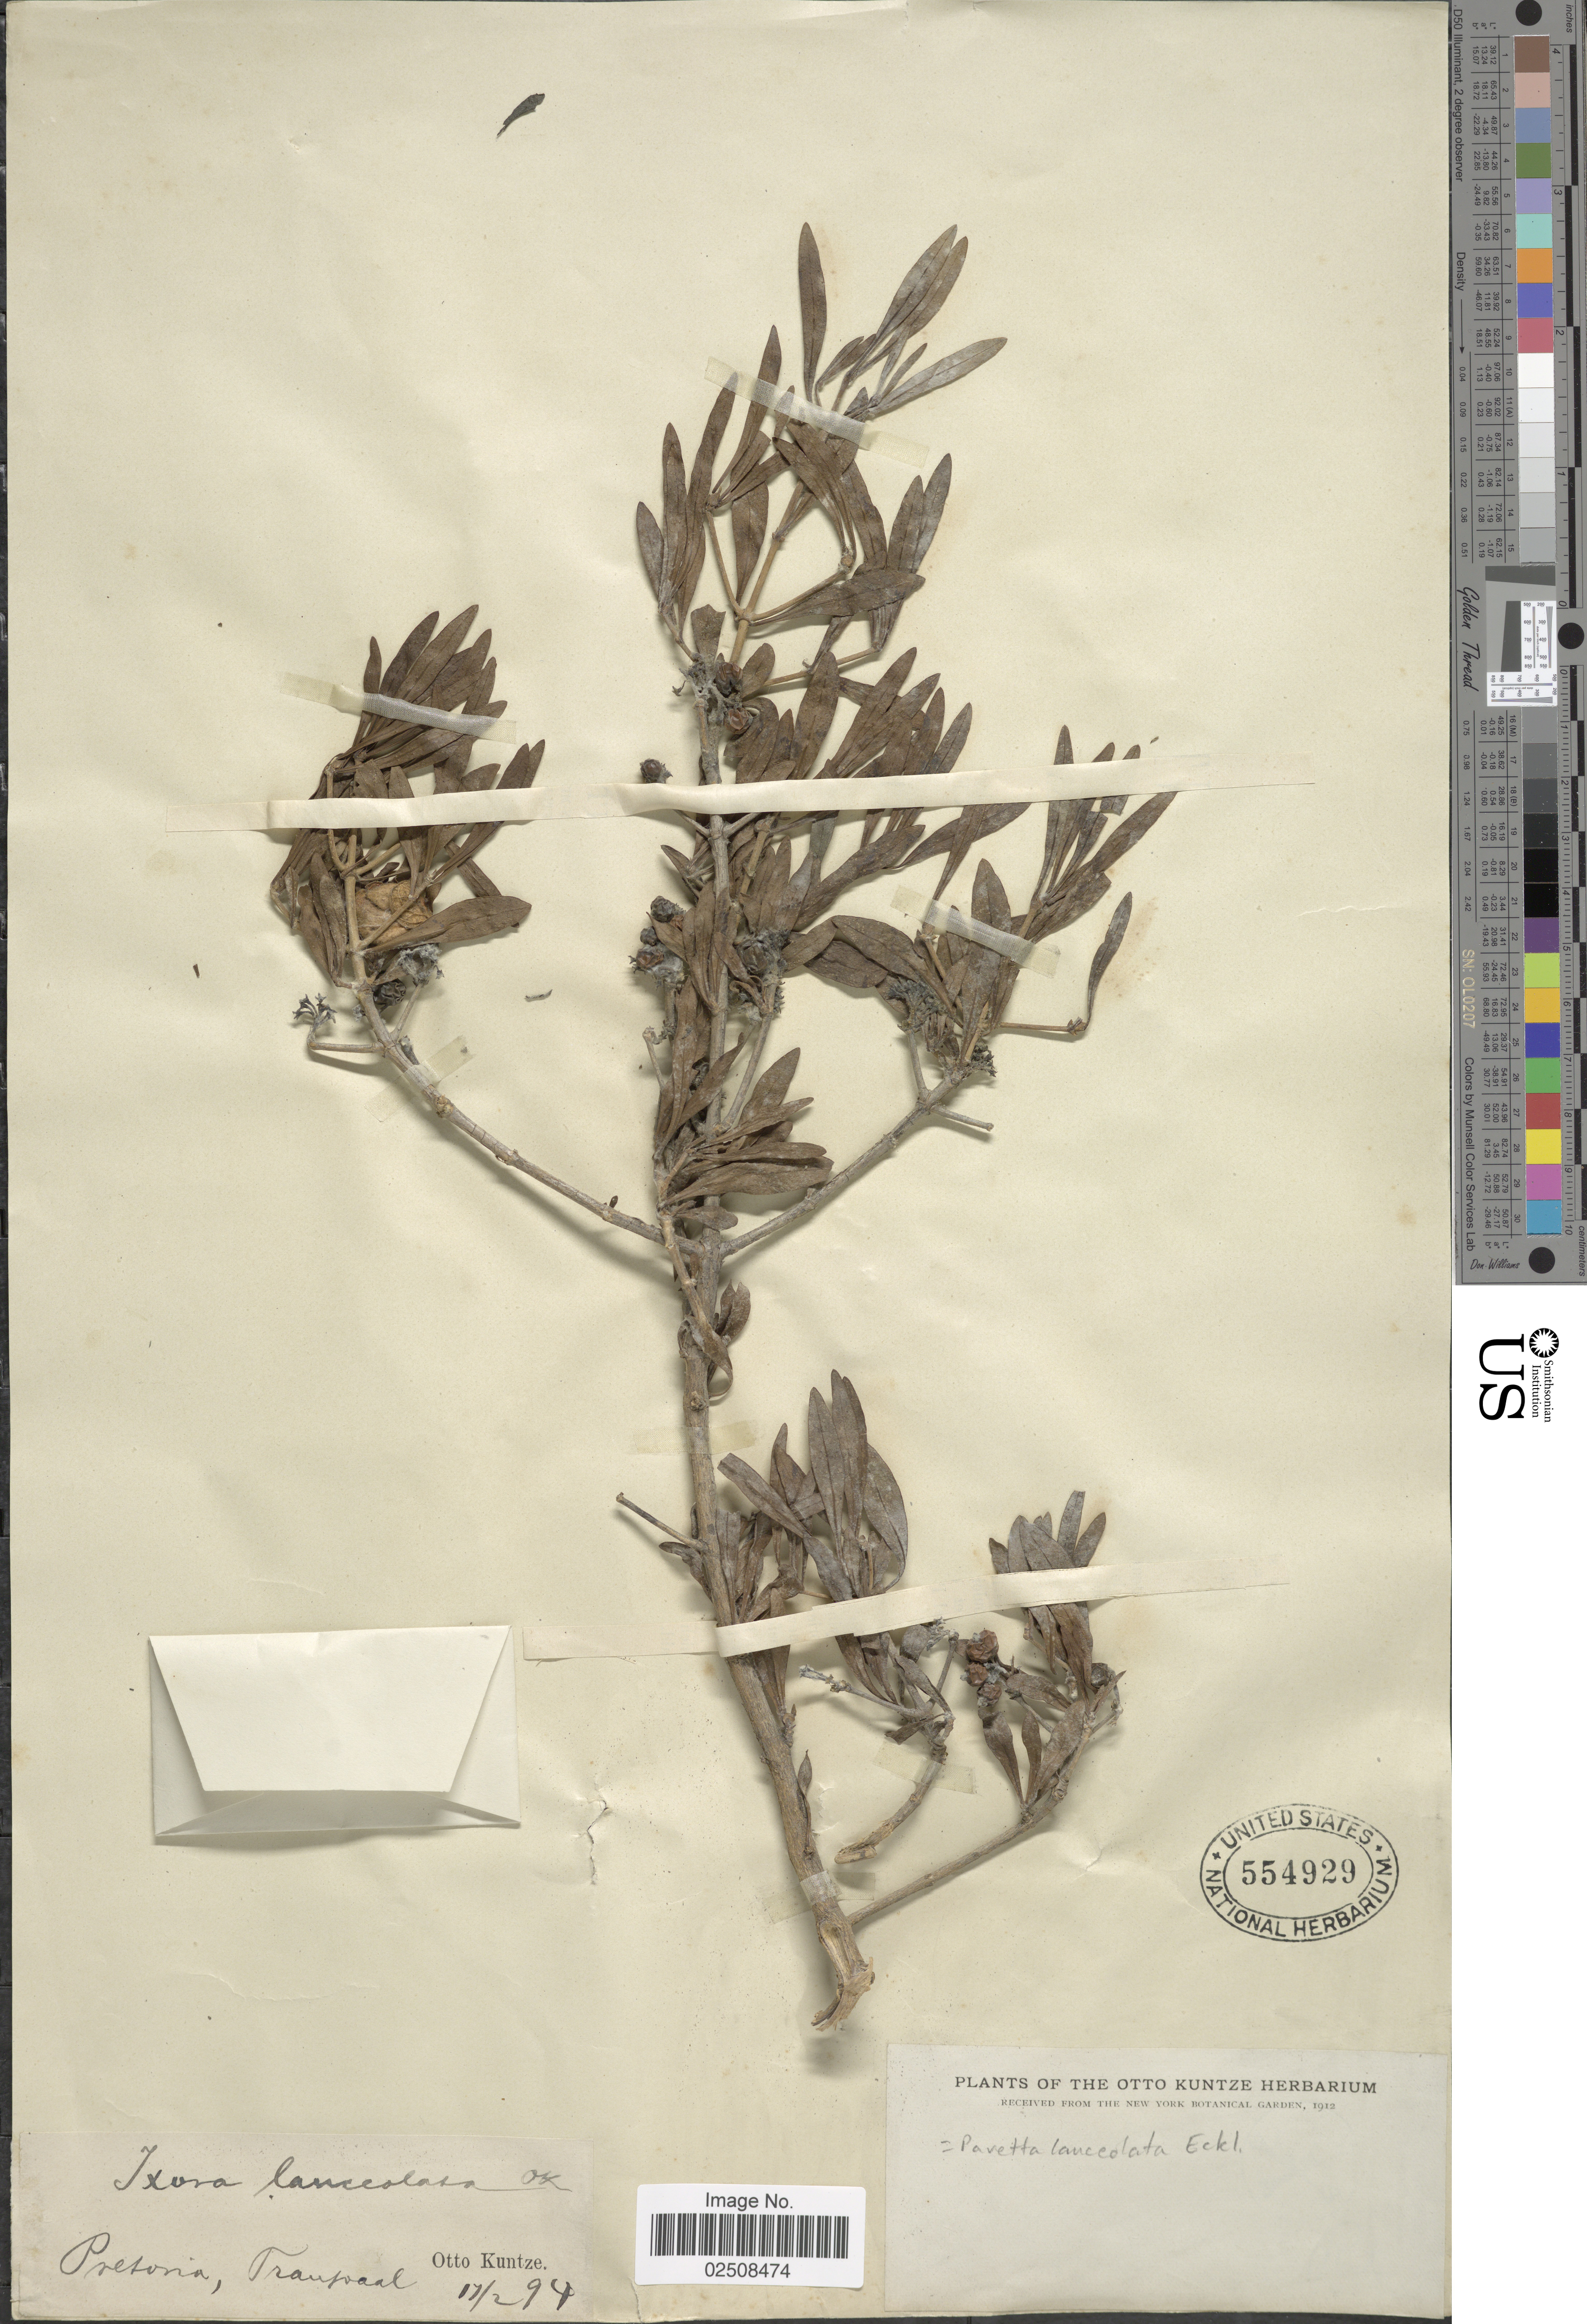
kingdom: Plantae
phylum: Tracheophyta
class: Magnoliopsida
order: Gentianales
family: Rubiaceae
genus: Pavetta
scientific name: Pavetta lanceolata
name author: Eckl.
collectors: C.E.O. Kuntze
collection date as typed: Transcribed d/m/y: 17/2/94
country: South Africa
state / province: Gauteng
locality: Pretoria, Transvaal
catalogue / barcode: US 554929